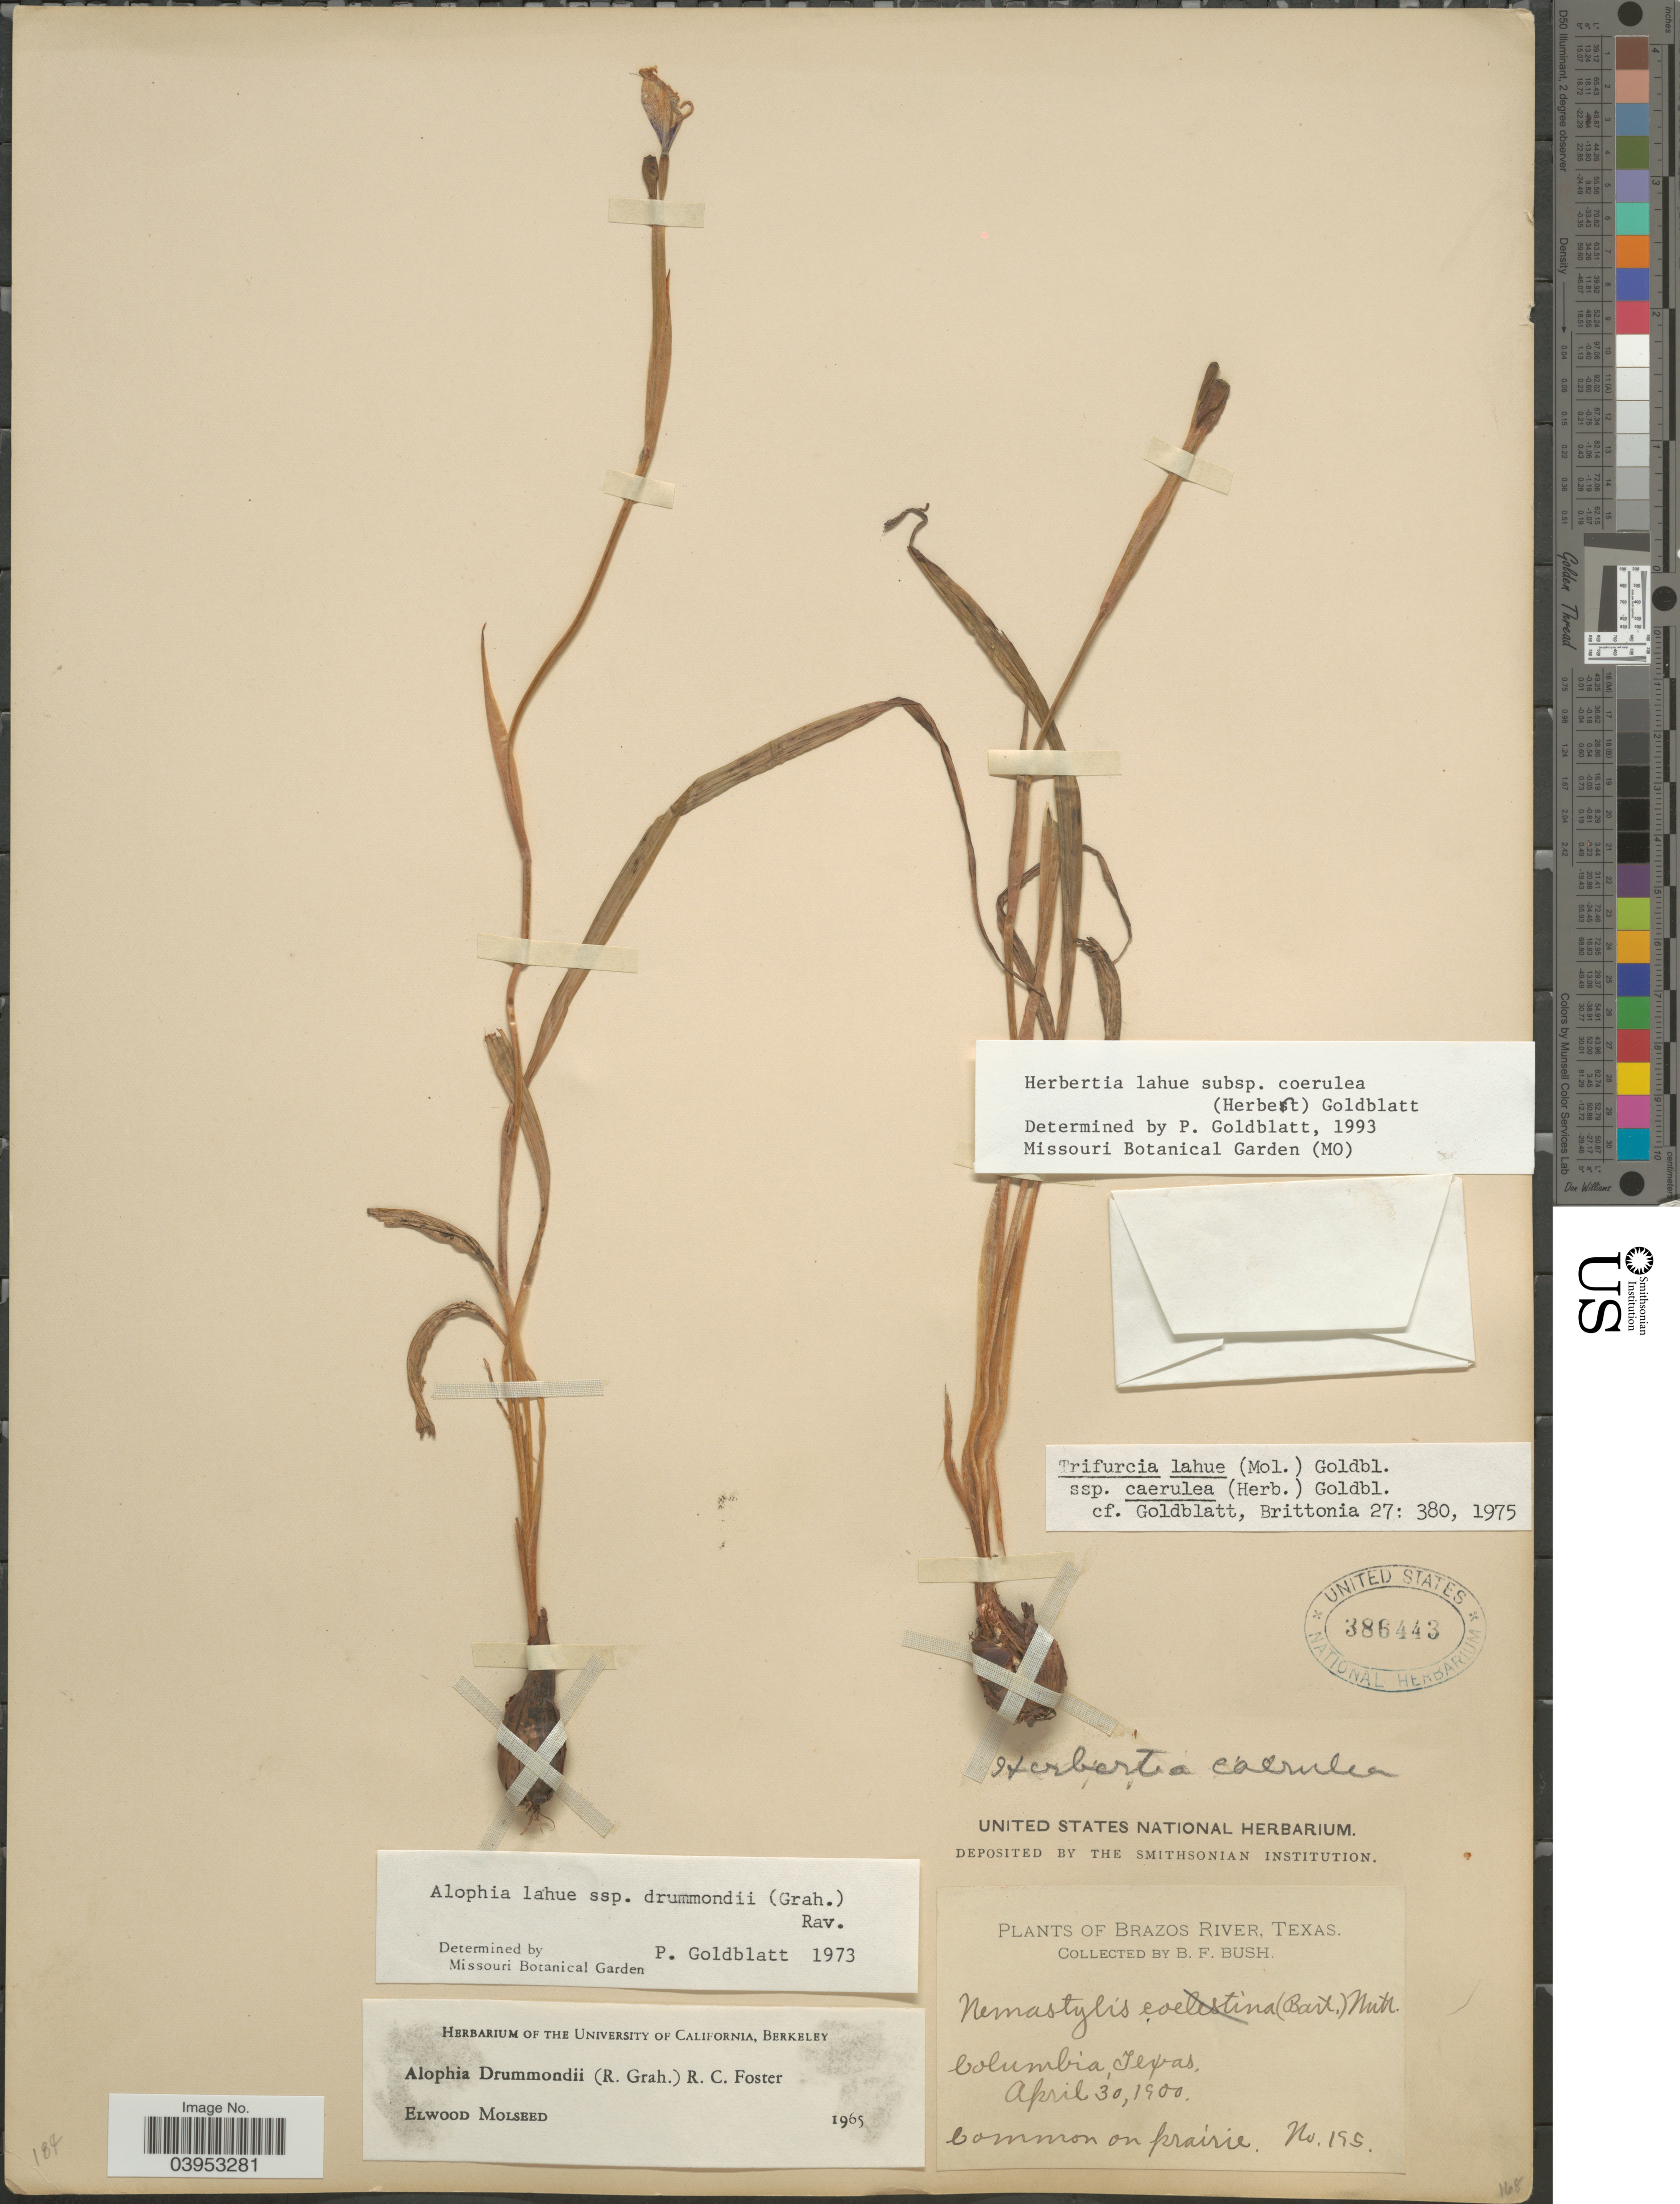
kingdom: Plantae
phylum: Tracheophyta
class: Liliopsida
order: Asparagales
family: Iridaceae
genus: Herbertia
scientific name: Herbertia lahue subsp. caerulea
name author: (Herb.) Goldblatt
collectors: B. F. Bush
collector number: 195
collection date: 1900-04-30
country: United States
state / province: Texas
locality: Brazos River. Columbia.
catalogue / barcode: US 386443